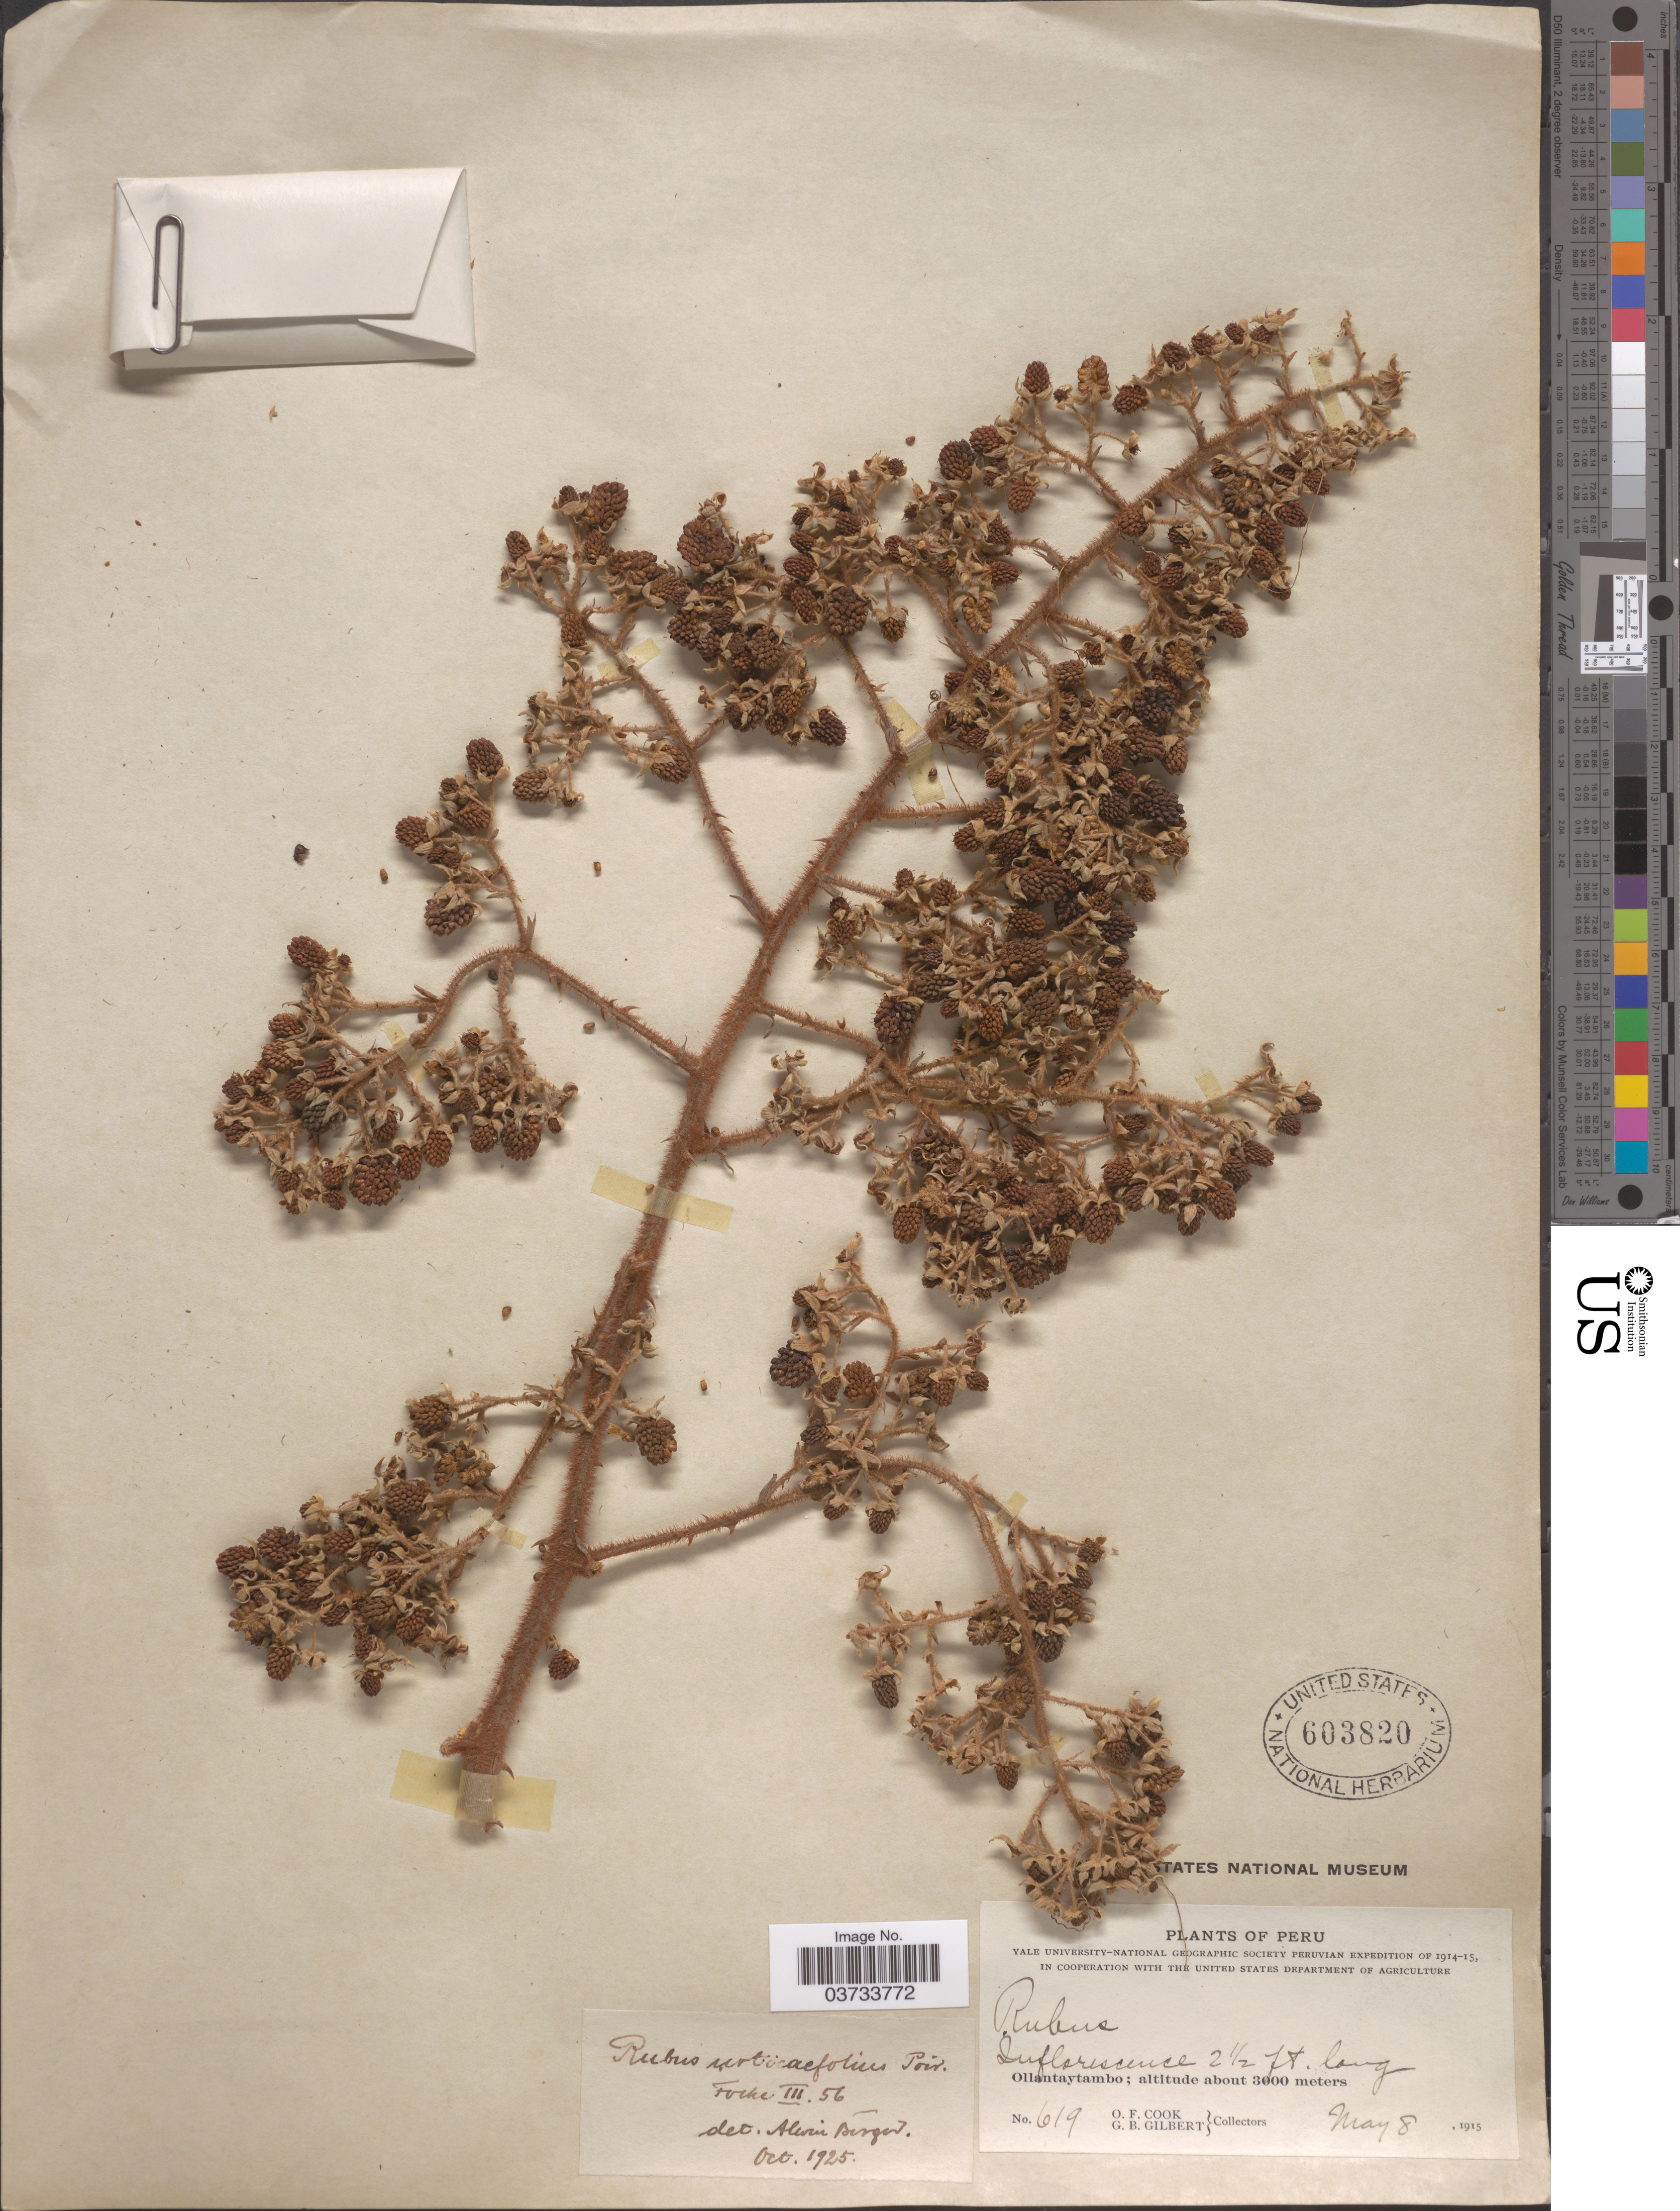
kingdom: Plantae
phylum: Tracheophyta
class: Magnoliopsida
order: Rosales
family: Rosaceae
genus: Rubus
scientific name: Rubus urticifolius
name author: Poir.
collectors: O. F. Cook & G. B. Gilbert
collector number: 619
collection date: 1915-05-08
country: Peru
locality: Ollantaytambo.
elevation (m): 3000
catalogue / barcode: US 603820